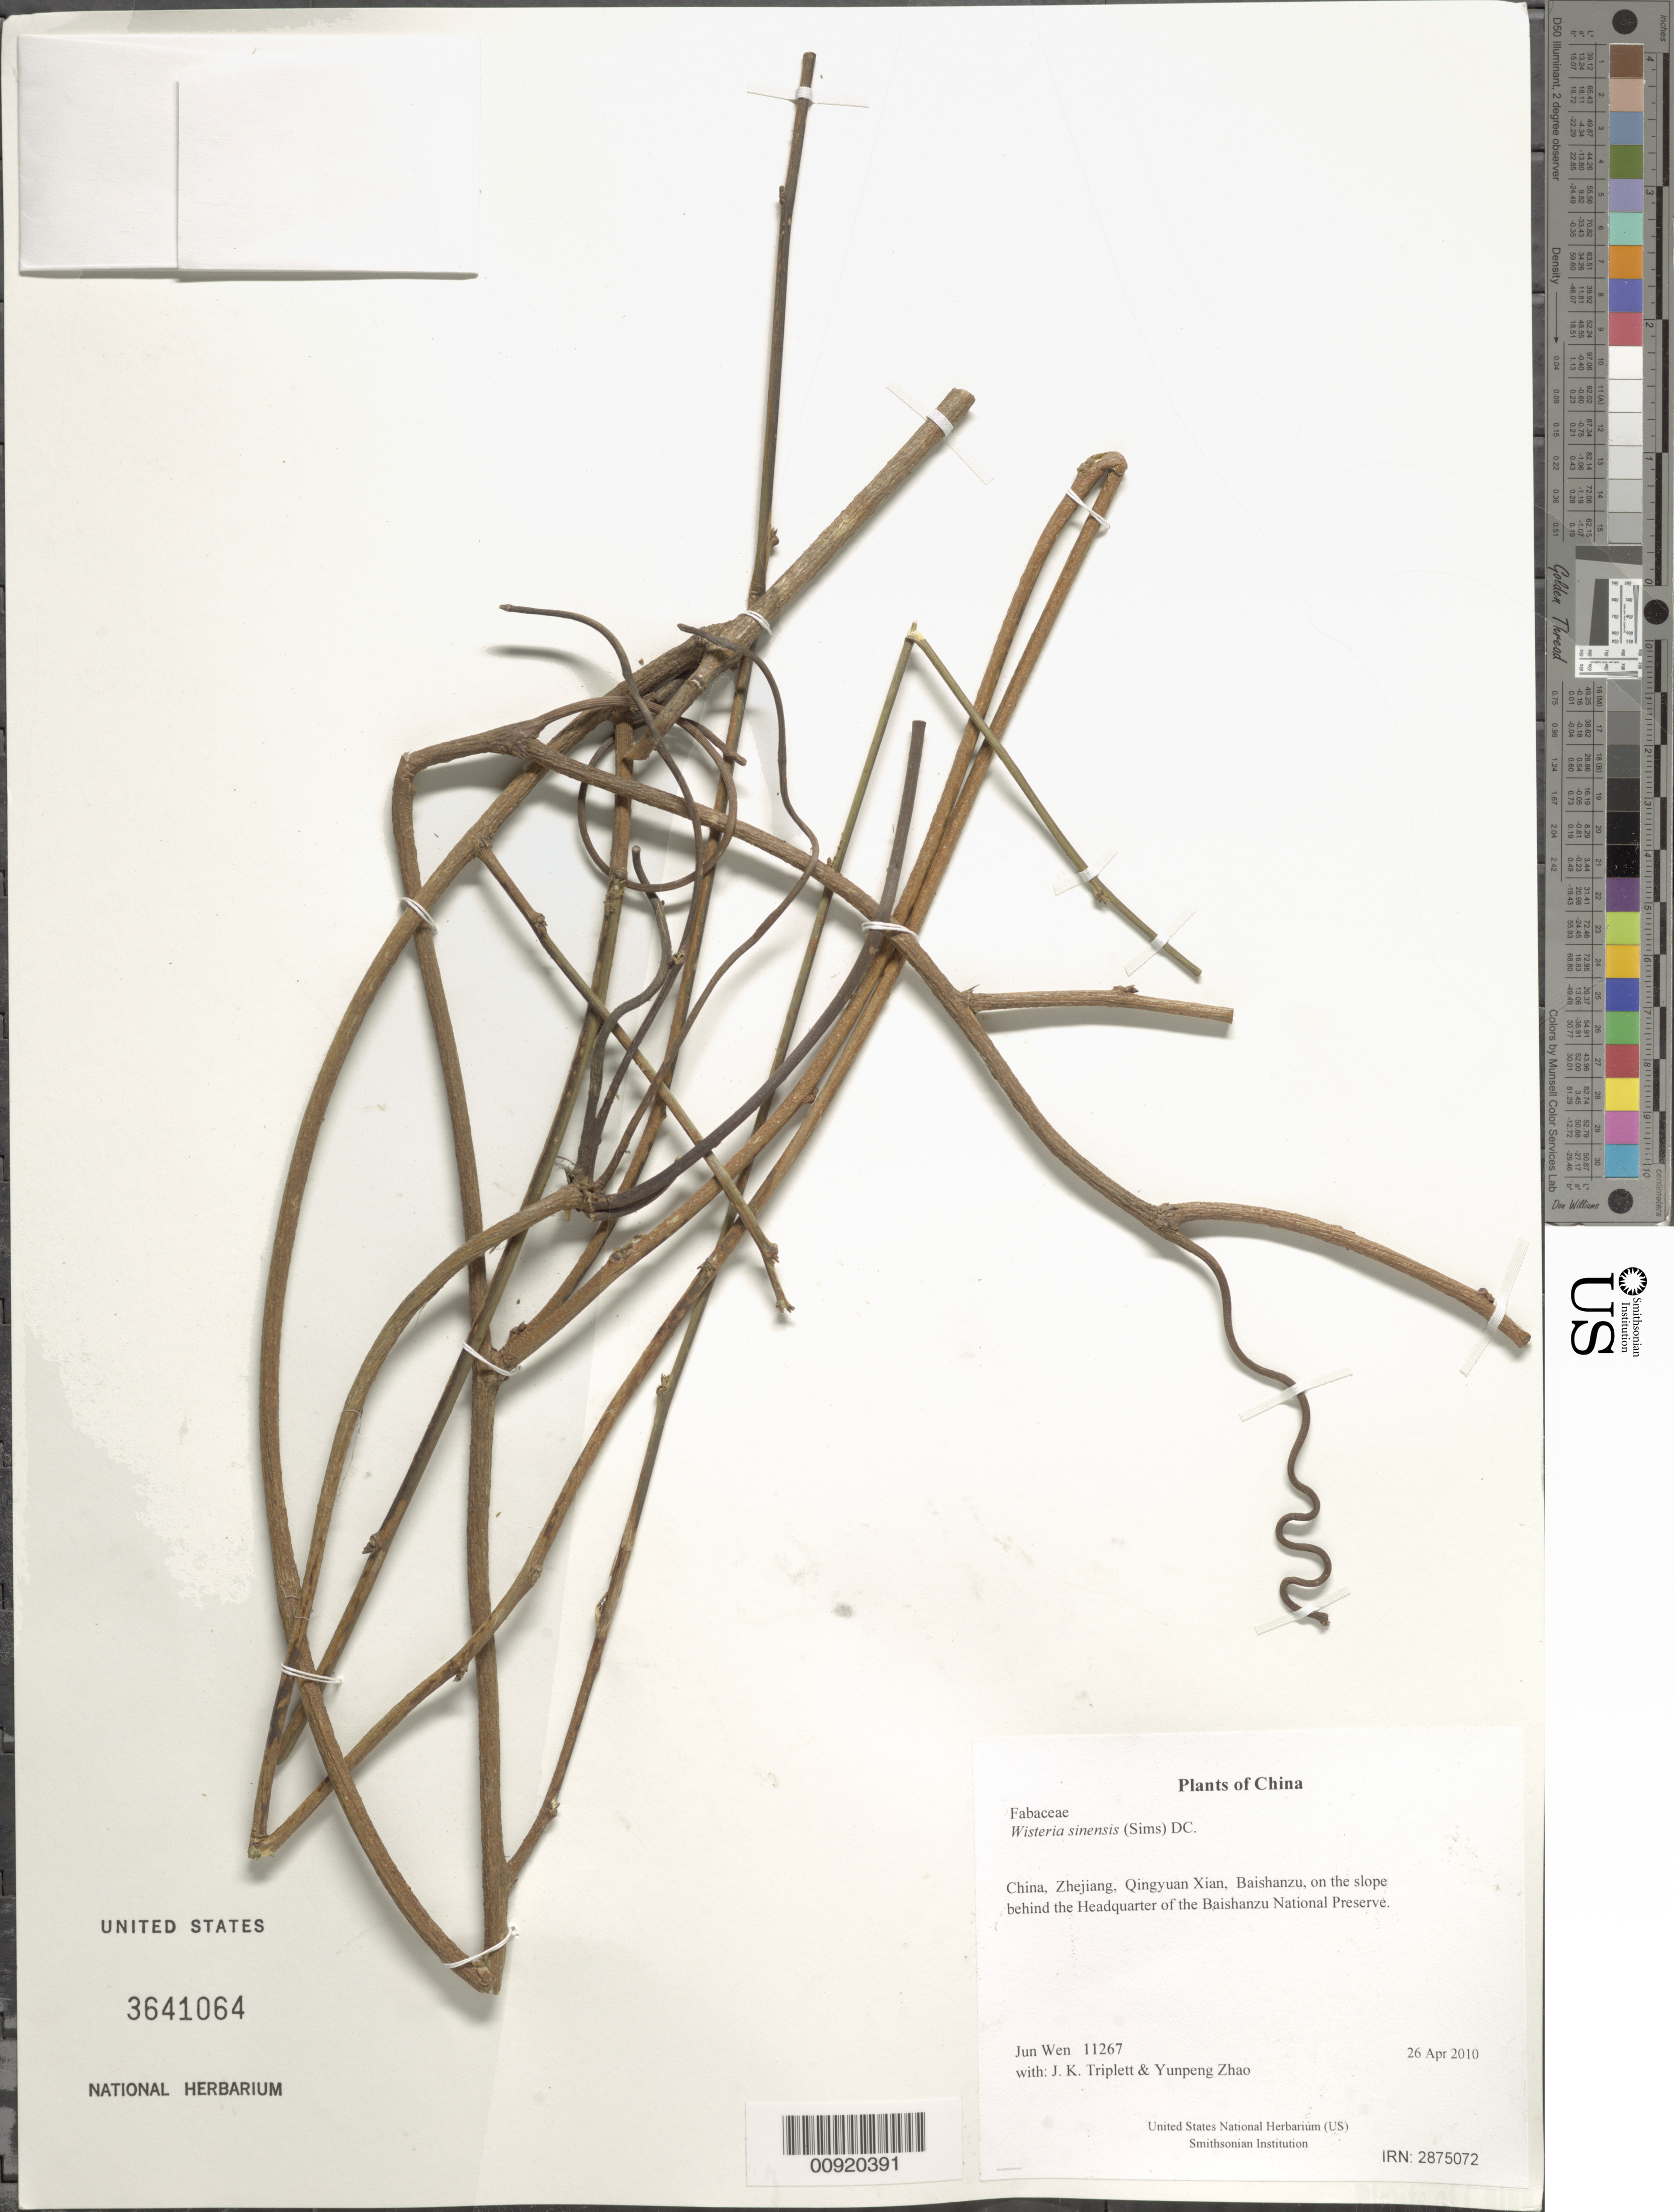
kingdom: Plantae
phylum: Tracheophyta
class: Magnoliopsida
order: Fabales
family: Fabaceae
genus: Wisteria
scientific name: Wisteria sinensis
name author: (Sims) DC.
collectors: J. Wen, J. K. Triplett & Yunpeng Zhao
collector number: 11267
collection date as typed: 26 Apr 2010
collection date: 2010-04-26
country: China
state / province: Zhejiang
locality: Qingyuan Xian, Baishanzu, on the slope behind the Headquarter of the Baishanzu National Preserve.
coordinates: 27 44.386 N, 119 10.796 E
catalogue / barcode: US 3641064